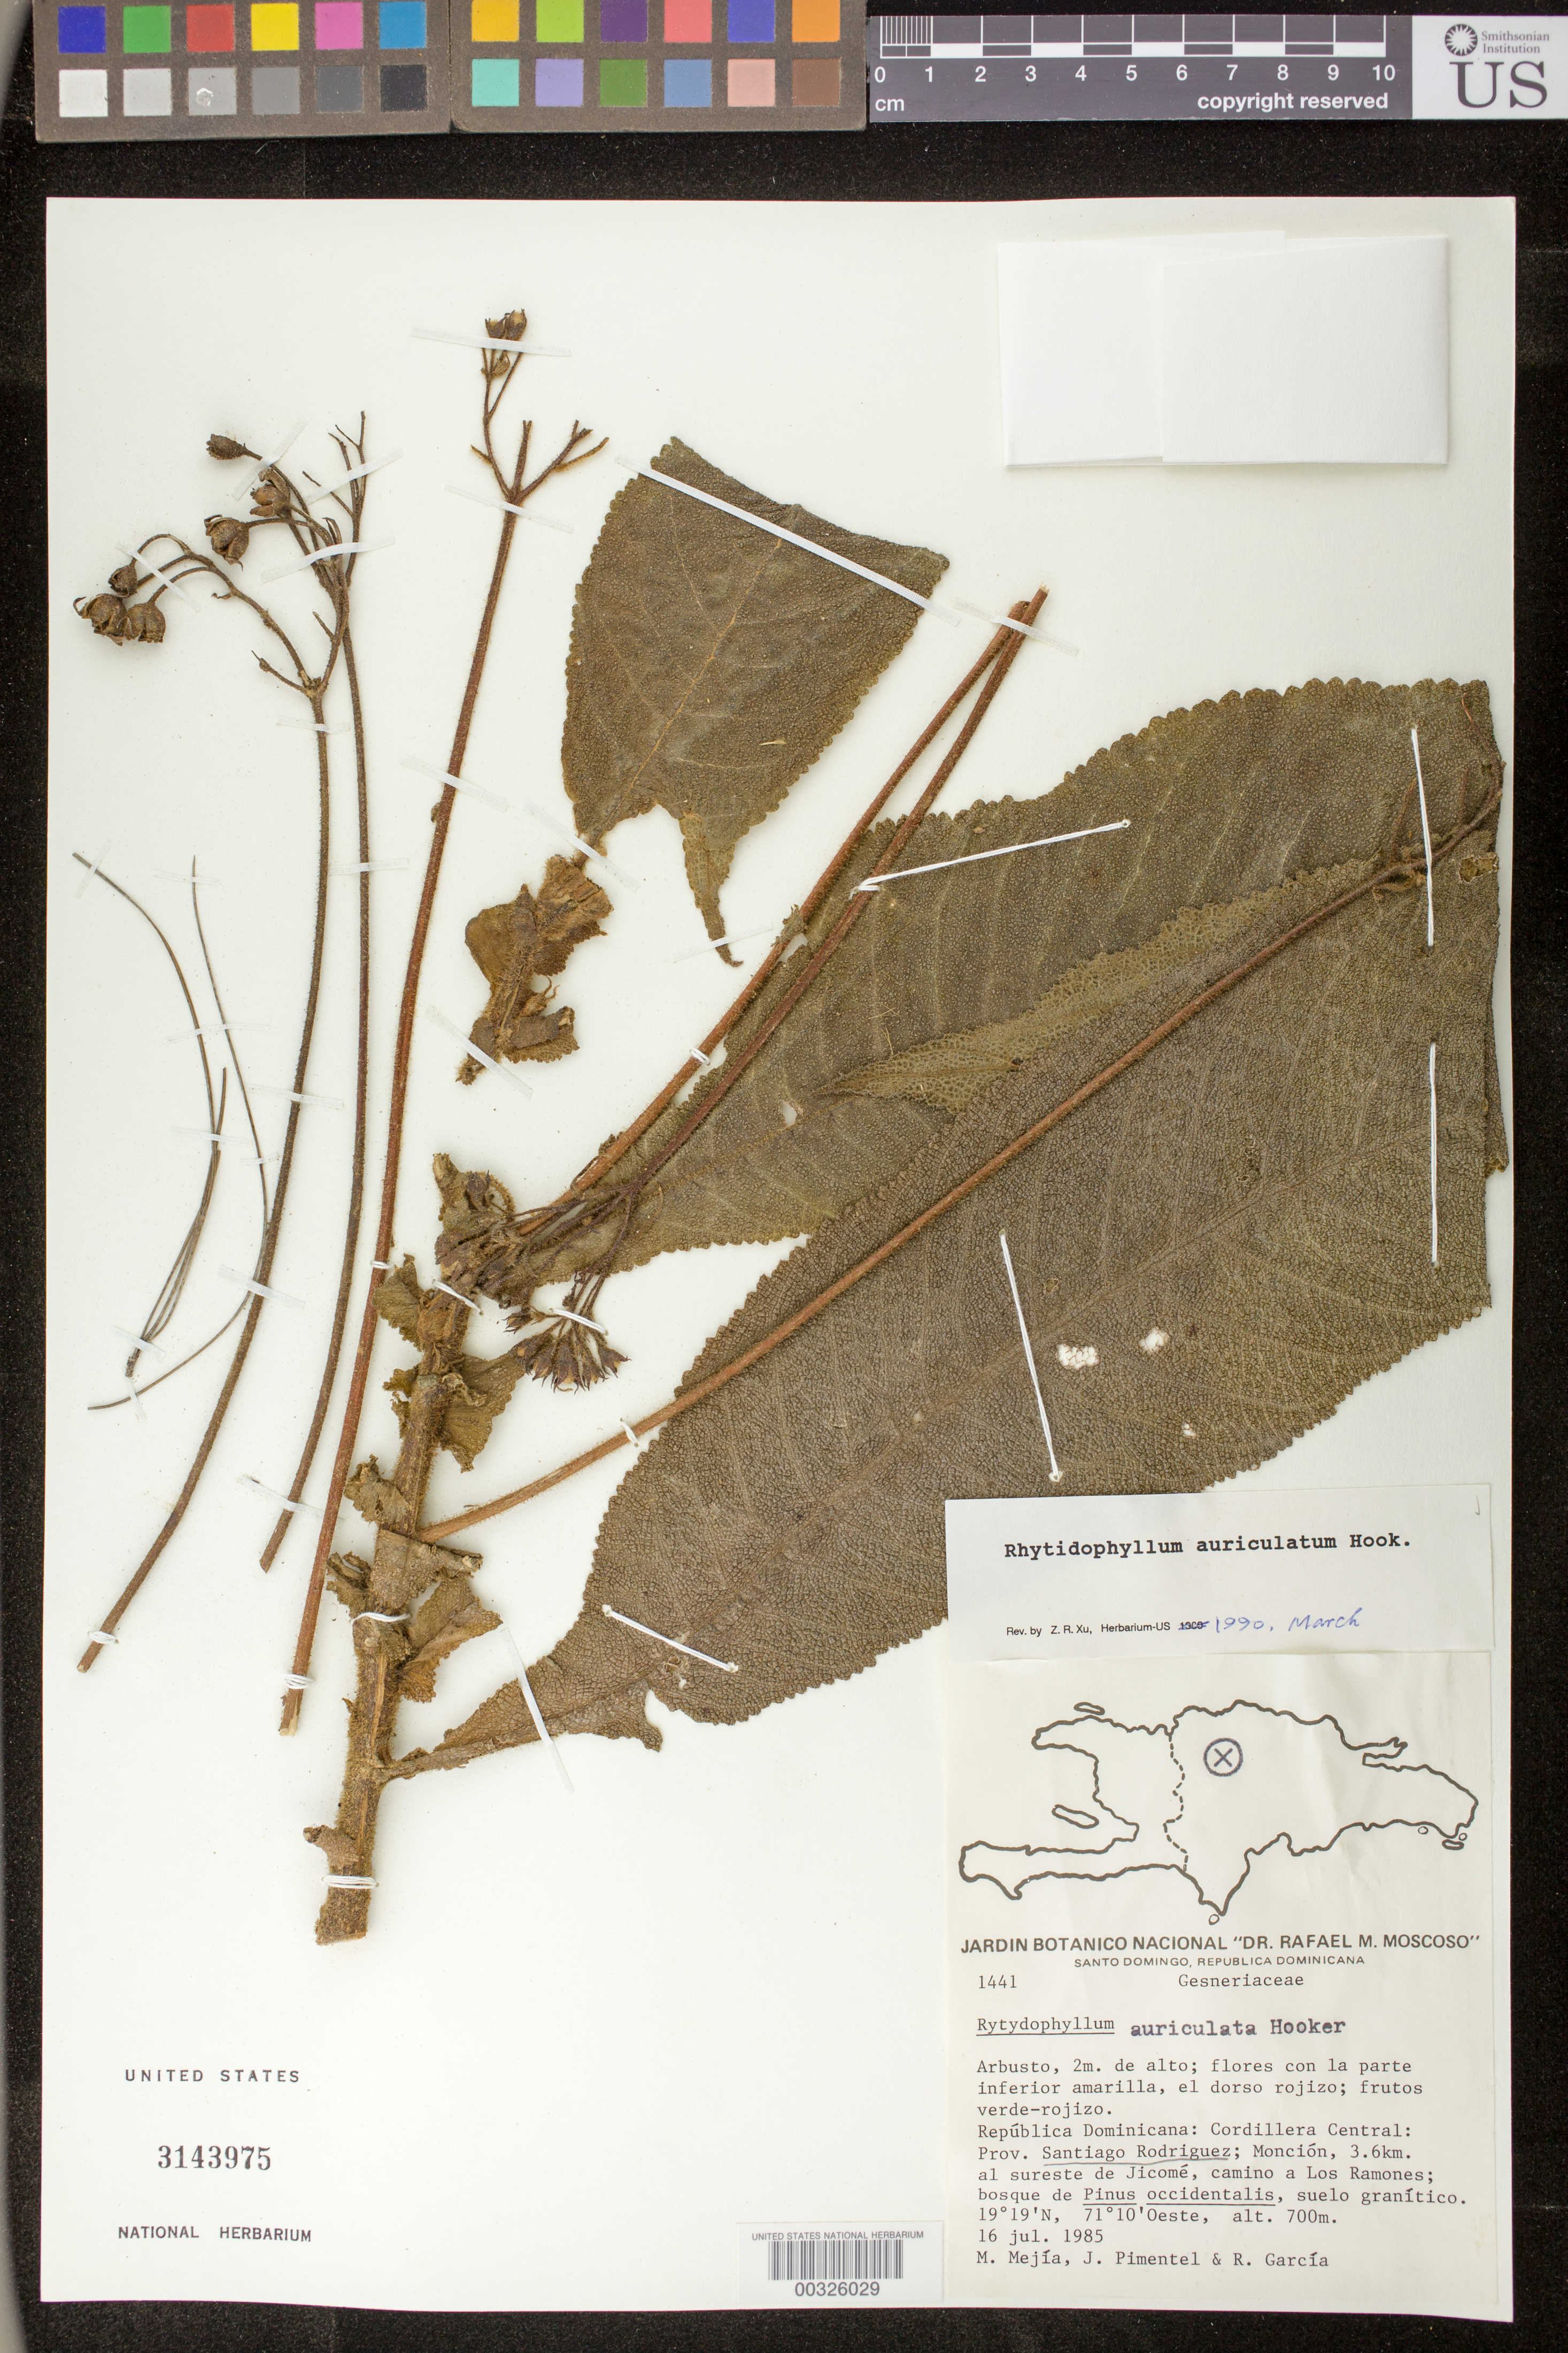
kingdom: Plantae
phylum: Tracheophyta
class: Magnoliopsida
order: Lamiales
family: Gesneriaceae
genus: Rhytidophyllum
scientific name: Rhytidophyllum auriculatum var. angustatum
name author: Urb.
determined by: Skog, Laurence E.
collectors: M. Mejia, J. Pimentel & R. García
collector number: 1441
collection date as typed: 16 Jul 1985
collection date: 1985-07-16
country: Dominican Republic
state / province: Santiago Rodríguez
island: Hispaniola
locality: Cordillera Central: Monción, 3.6 km al SE de Jicomé, camnio a Los Ramones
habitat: Bosque de Pinus occidentalis, suelo granítico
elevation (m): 700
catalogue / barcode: US 3143975